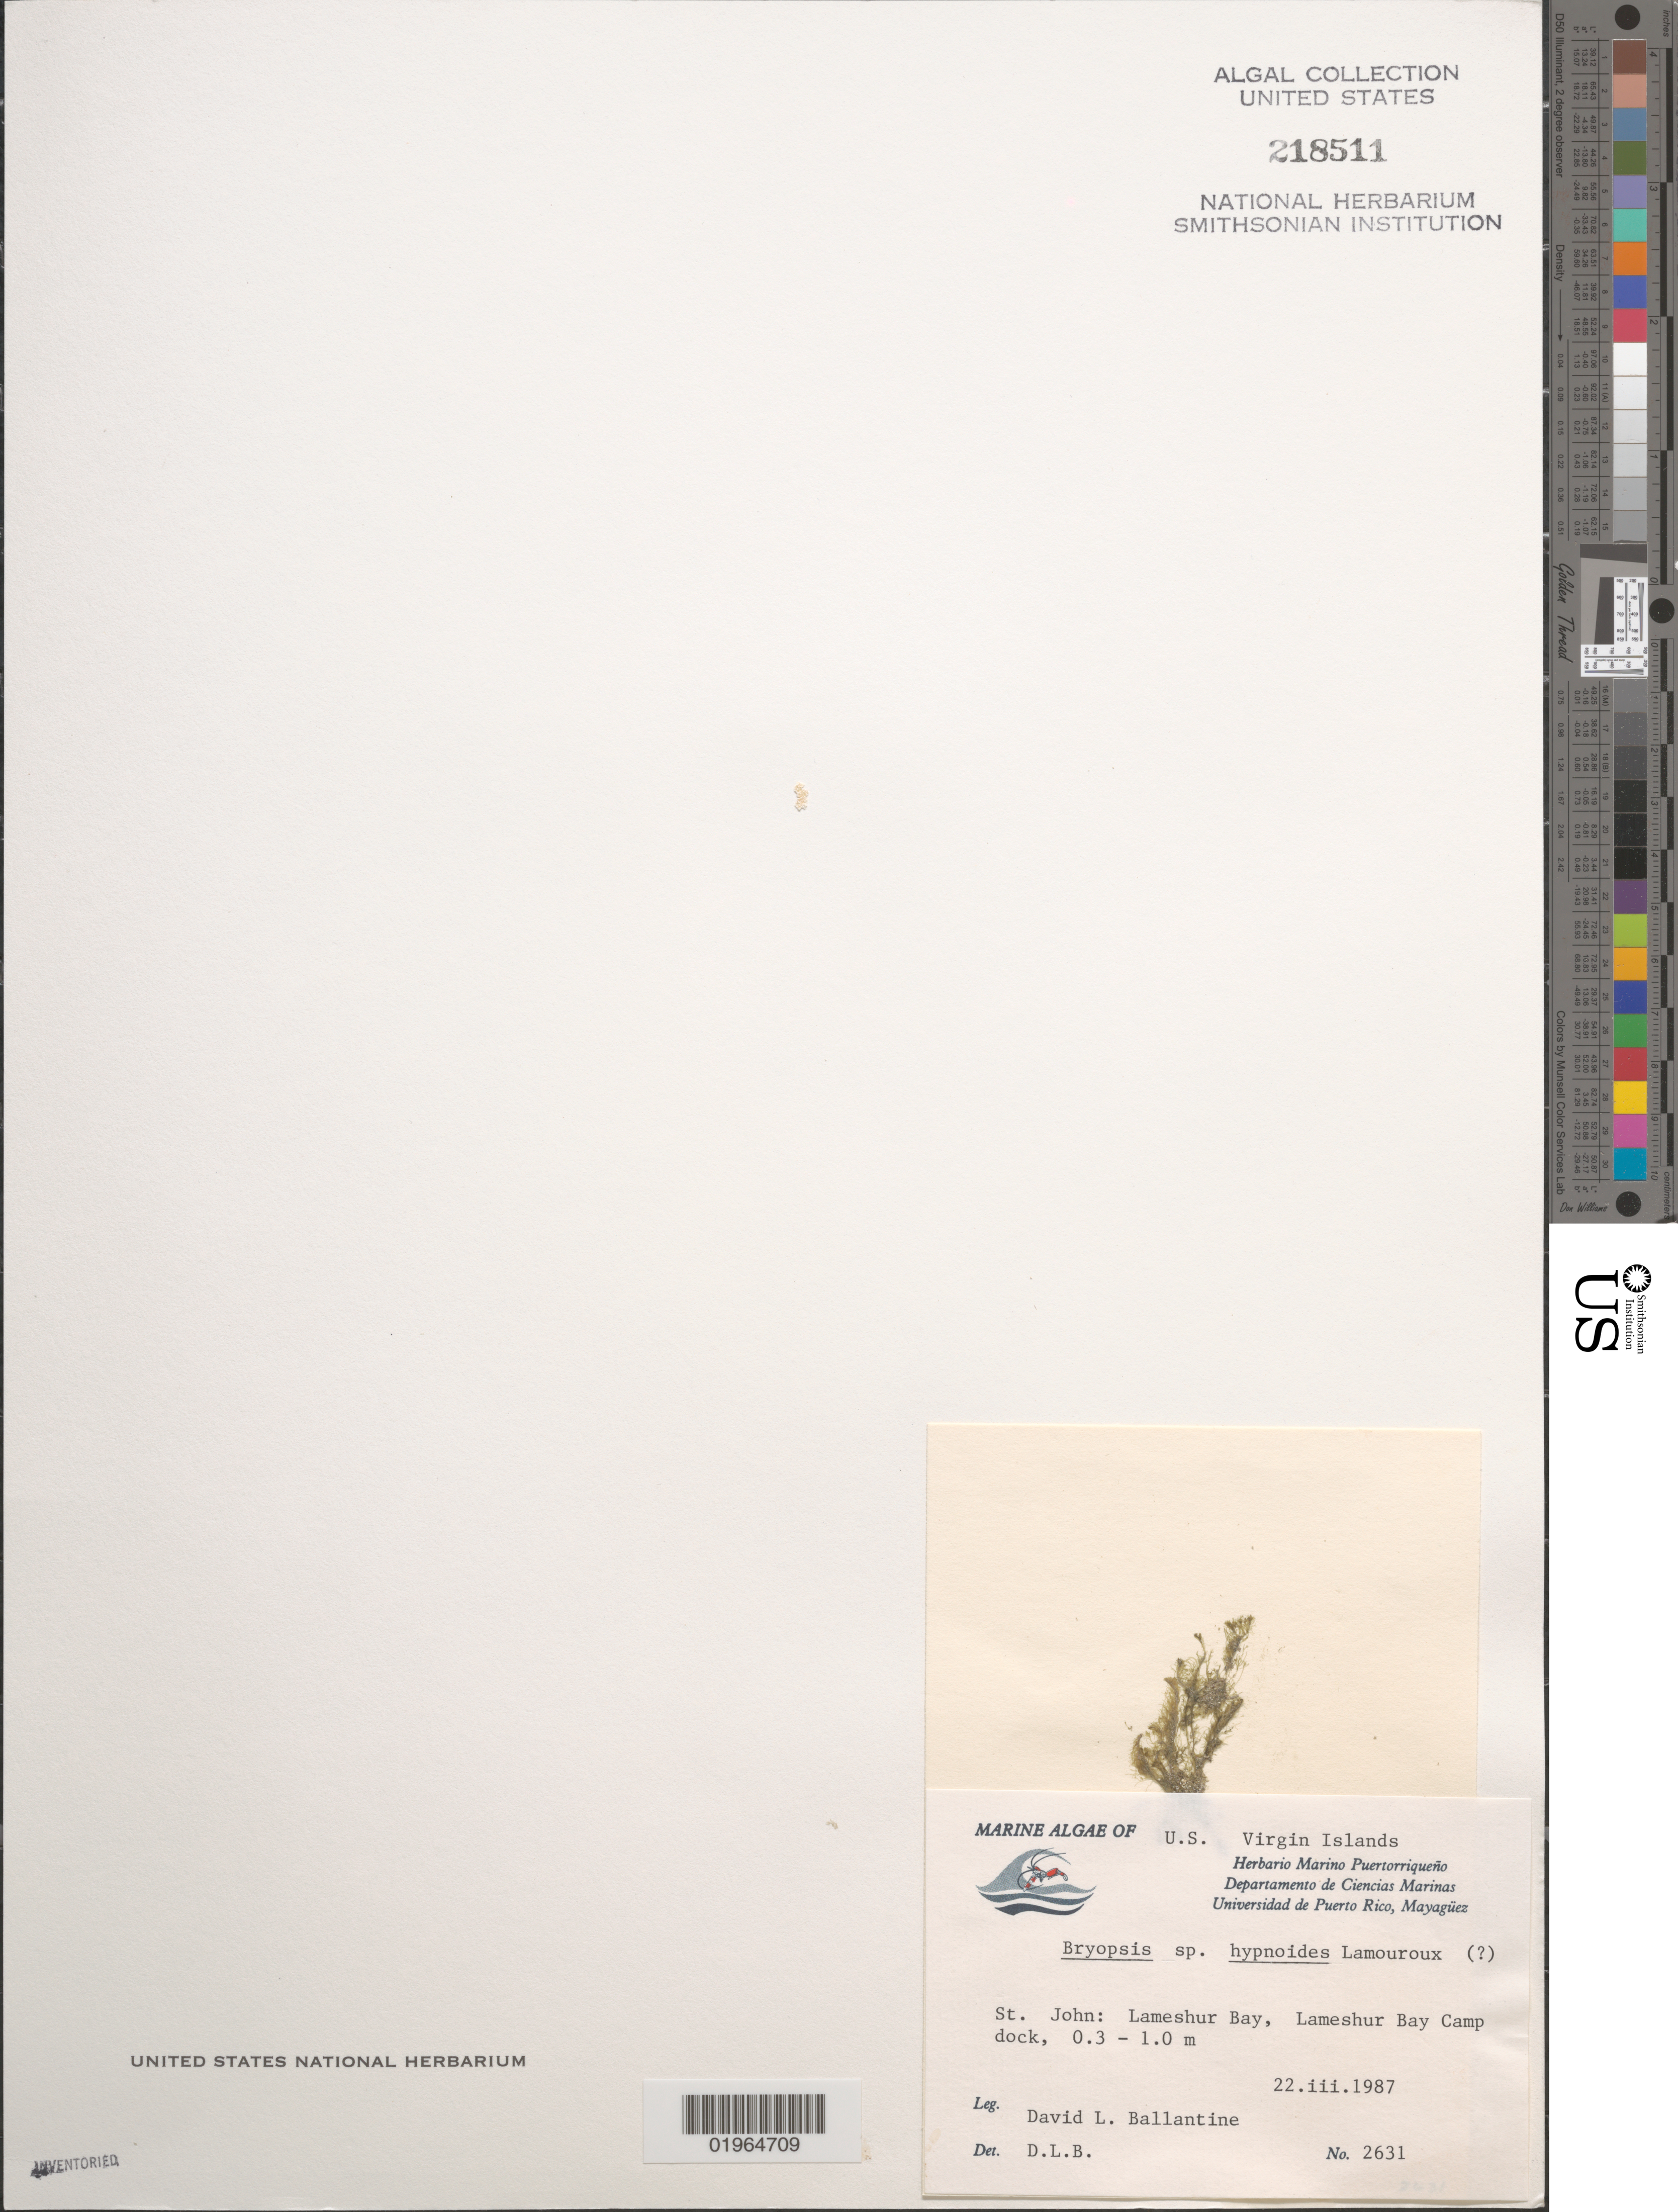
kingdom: Plantae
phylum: Chlorophyta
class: Ulvophyceae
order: Bryopsidales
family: Bryopsidaceae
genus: Bryopsis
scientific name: Bryopsis sp.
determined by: Ballantine, D. L.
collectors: D.L. Ballantine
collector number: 2631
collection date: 1987-03-22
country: U.S. Virgin Islands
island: St. John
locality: Lameshur Bay Camp dock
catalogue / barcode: US 218511